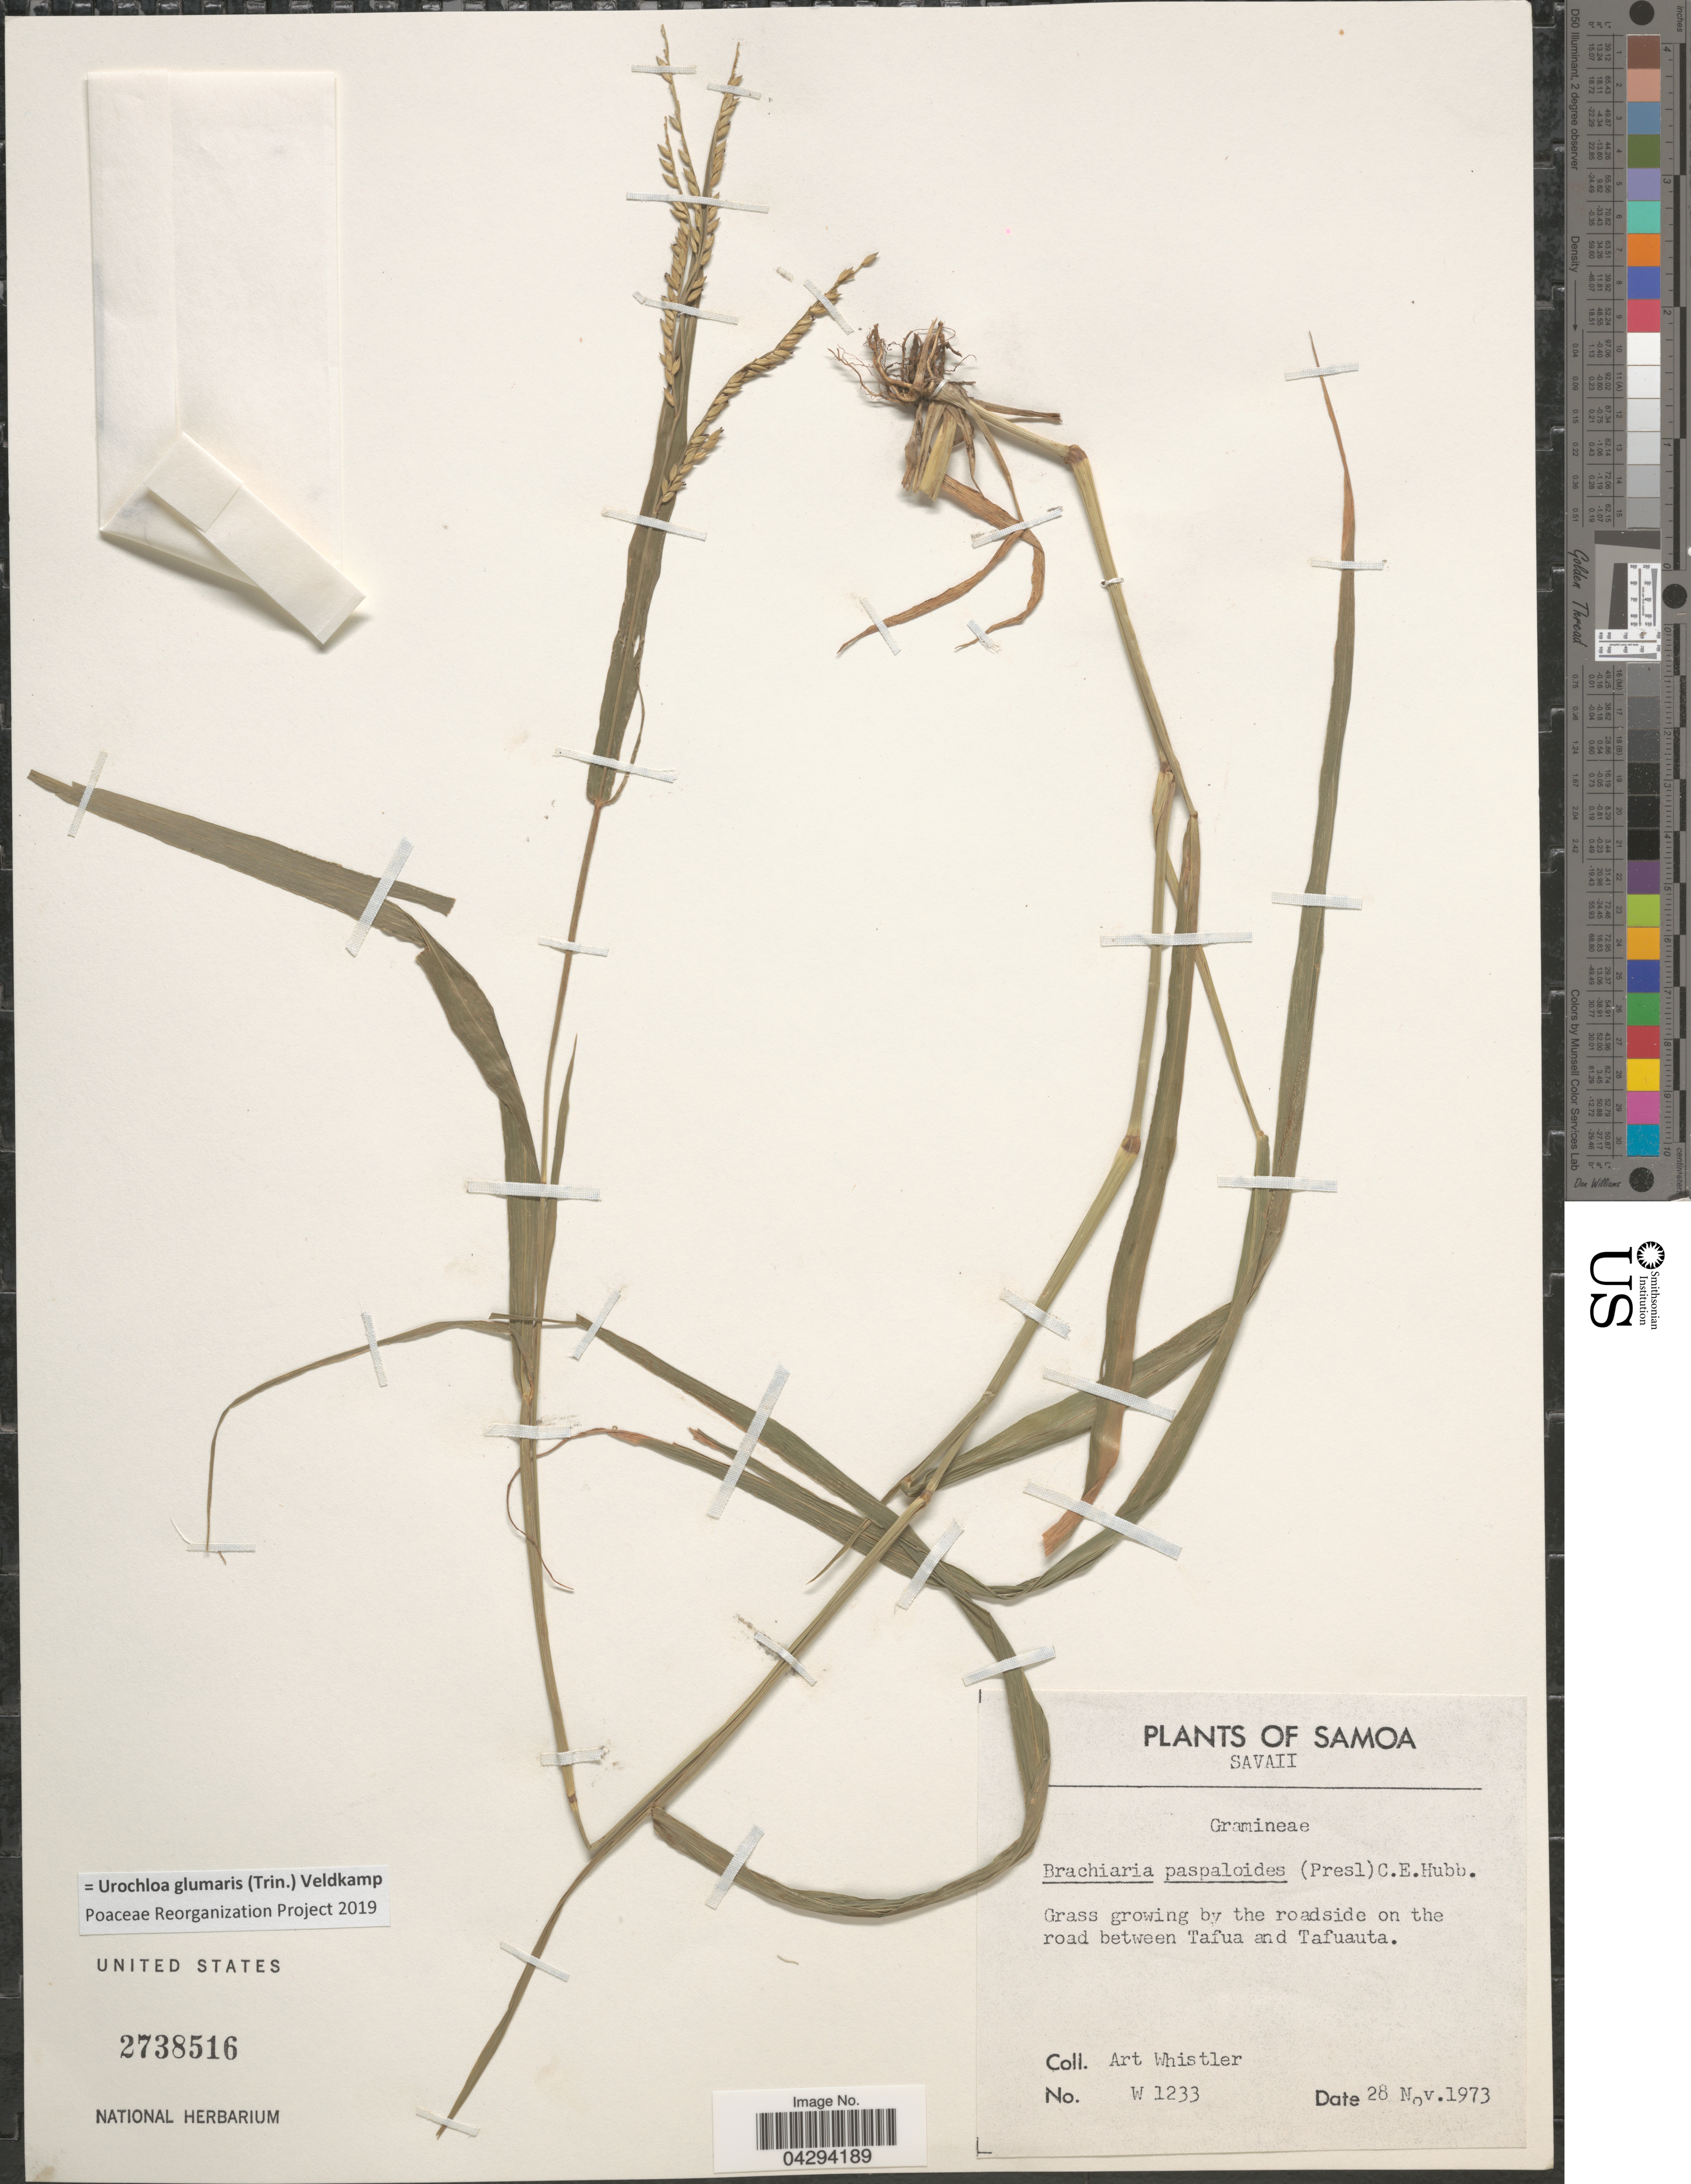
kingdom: Plantae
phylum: Tracheophyta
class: Liliopsida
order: Poales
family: Poaceae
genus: Urochloa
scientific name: Urochloa glumaris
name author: (Trin.) Veldkamp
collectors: A. Whistler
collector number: W1233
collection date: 1973-11-28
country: Samoa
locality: Samoa. Savaii. By the roadside on the road between Tafua and Tafuauta.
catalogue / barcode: US 2738516